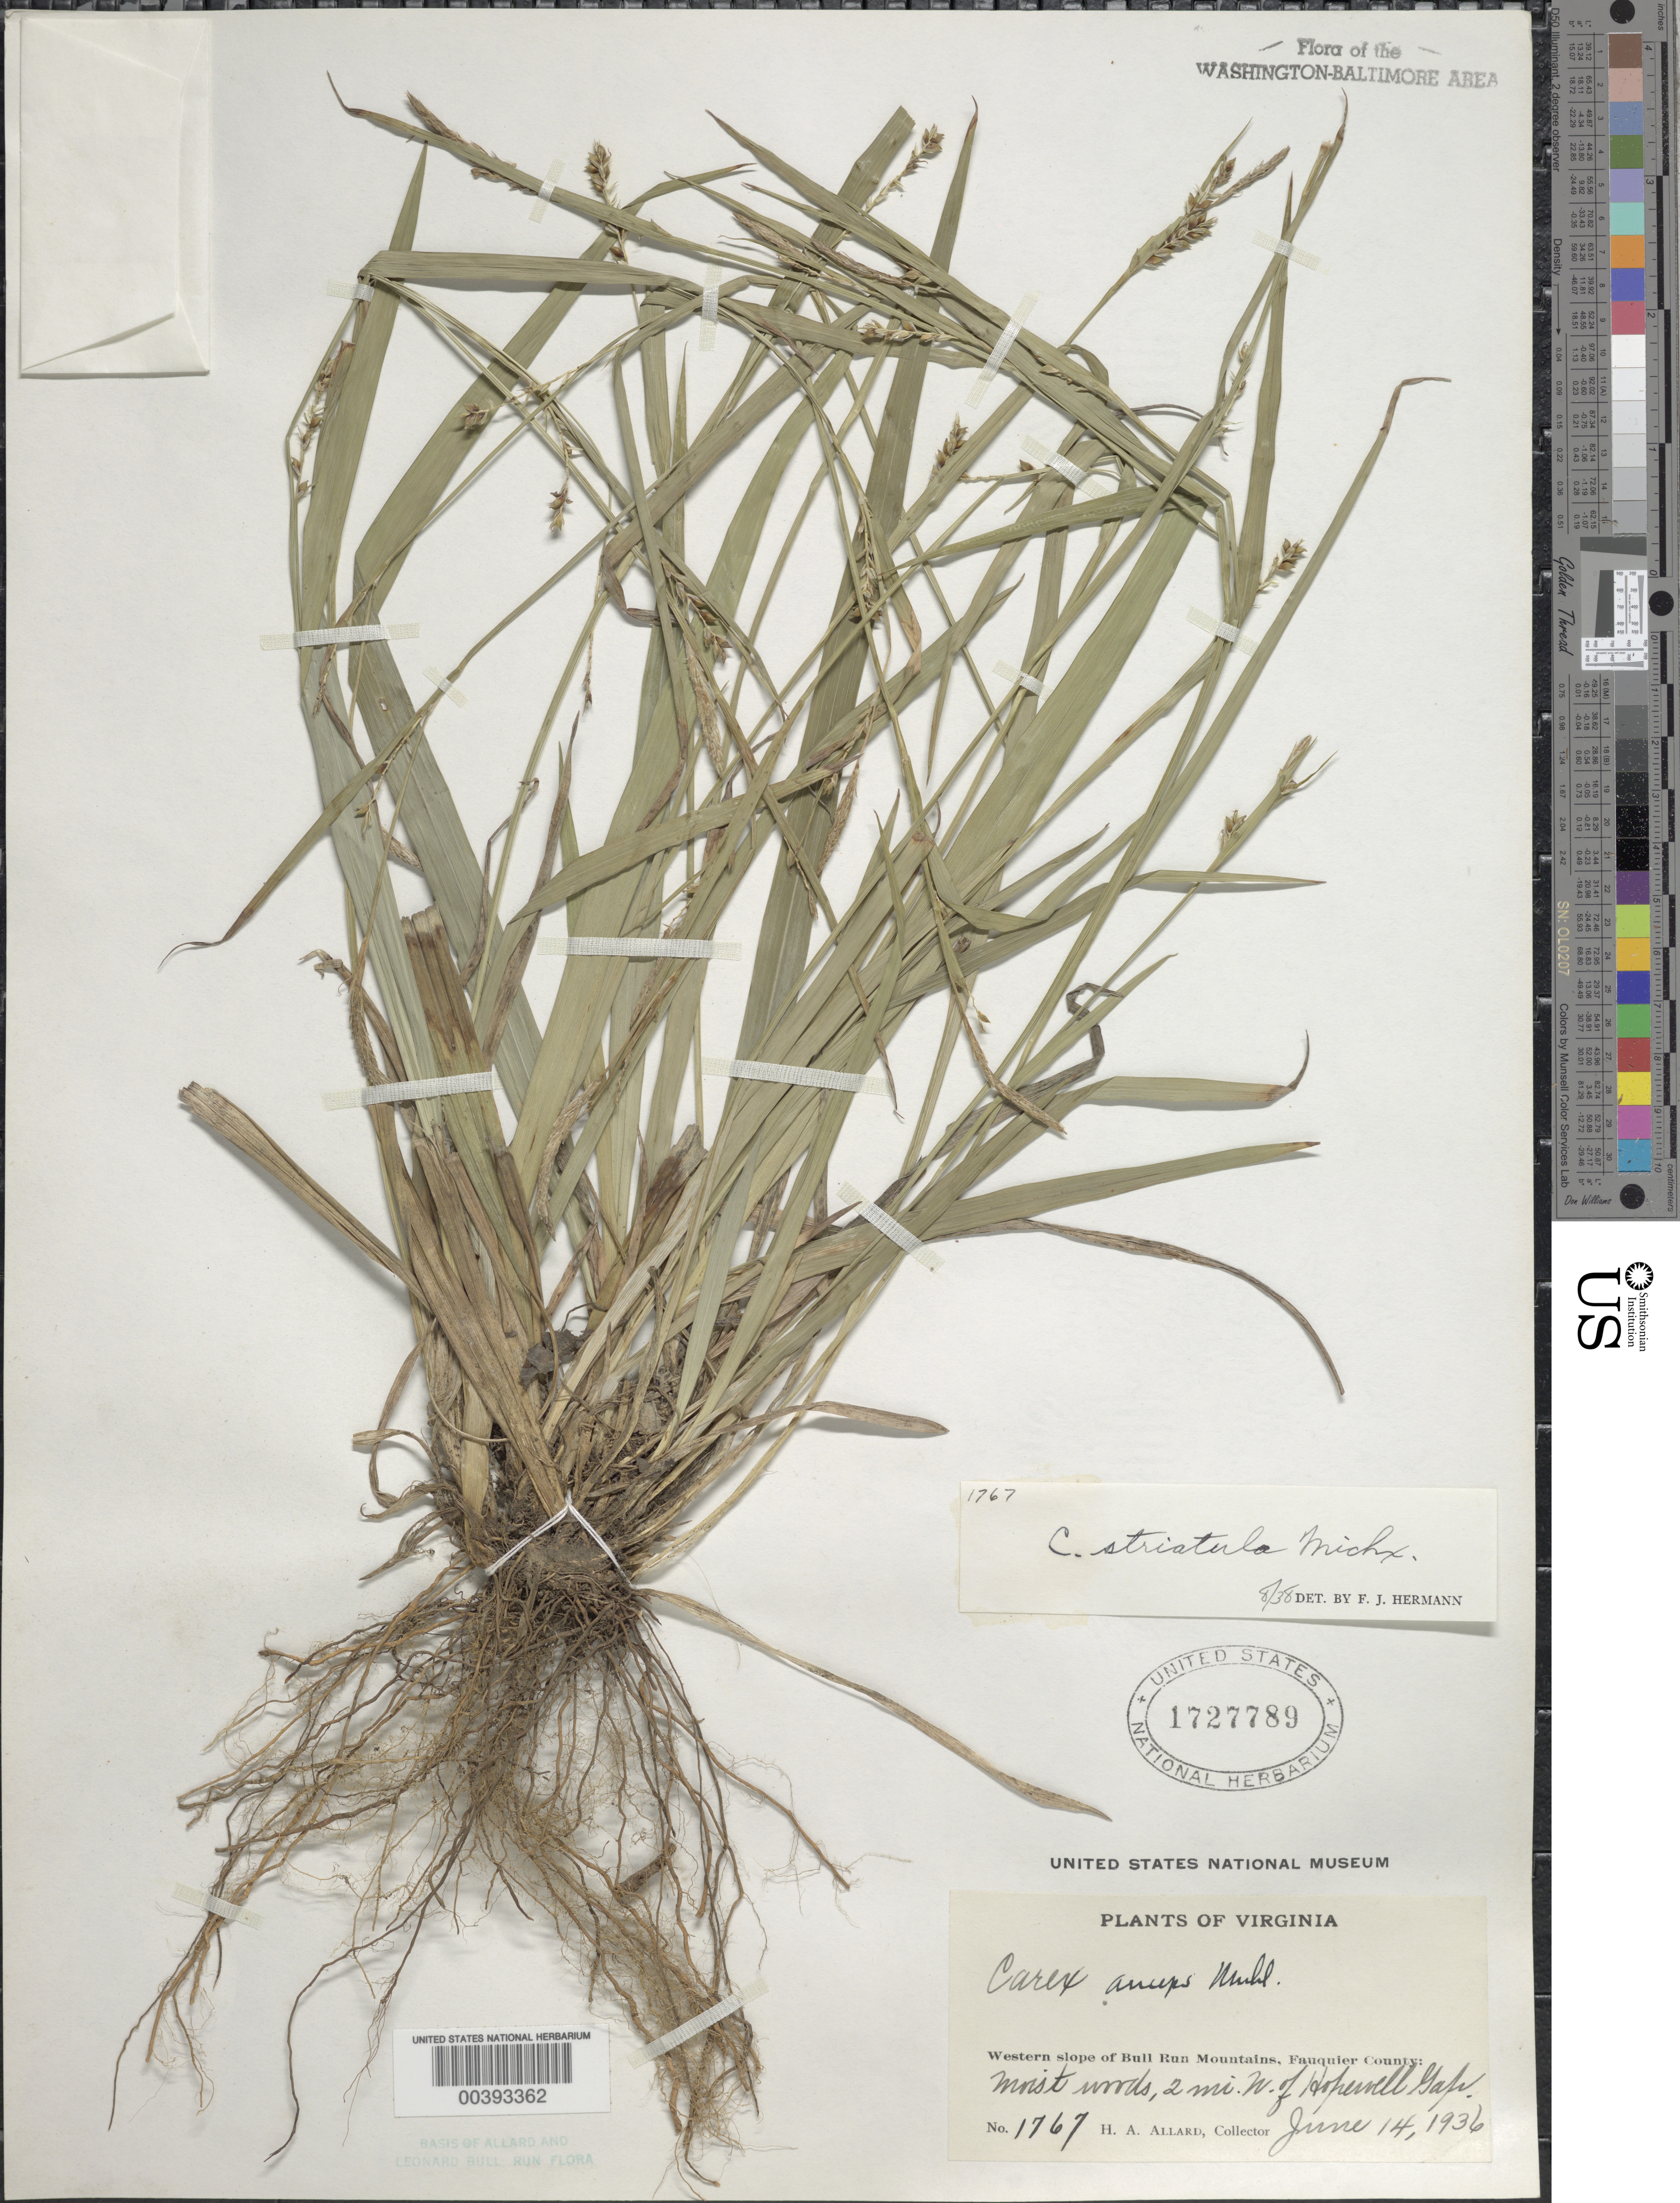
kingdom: Plantae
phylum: Tracheophyta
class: Liliopsida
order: Poales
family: Cyperaceae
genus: Carex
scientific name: Carex striatula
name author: Michx.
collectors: H. A. Allard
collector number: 1767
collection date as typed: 14 Jun 1936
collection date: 1936-06-14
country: United States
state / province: Virginia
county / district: Fauquier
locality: North of Hopewell Gap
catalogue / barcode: US 1727789